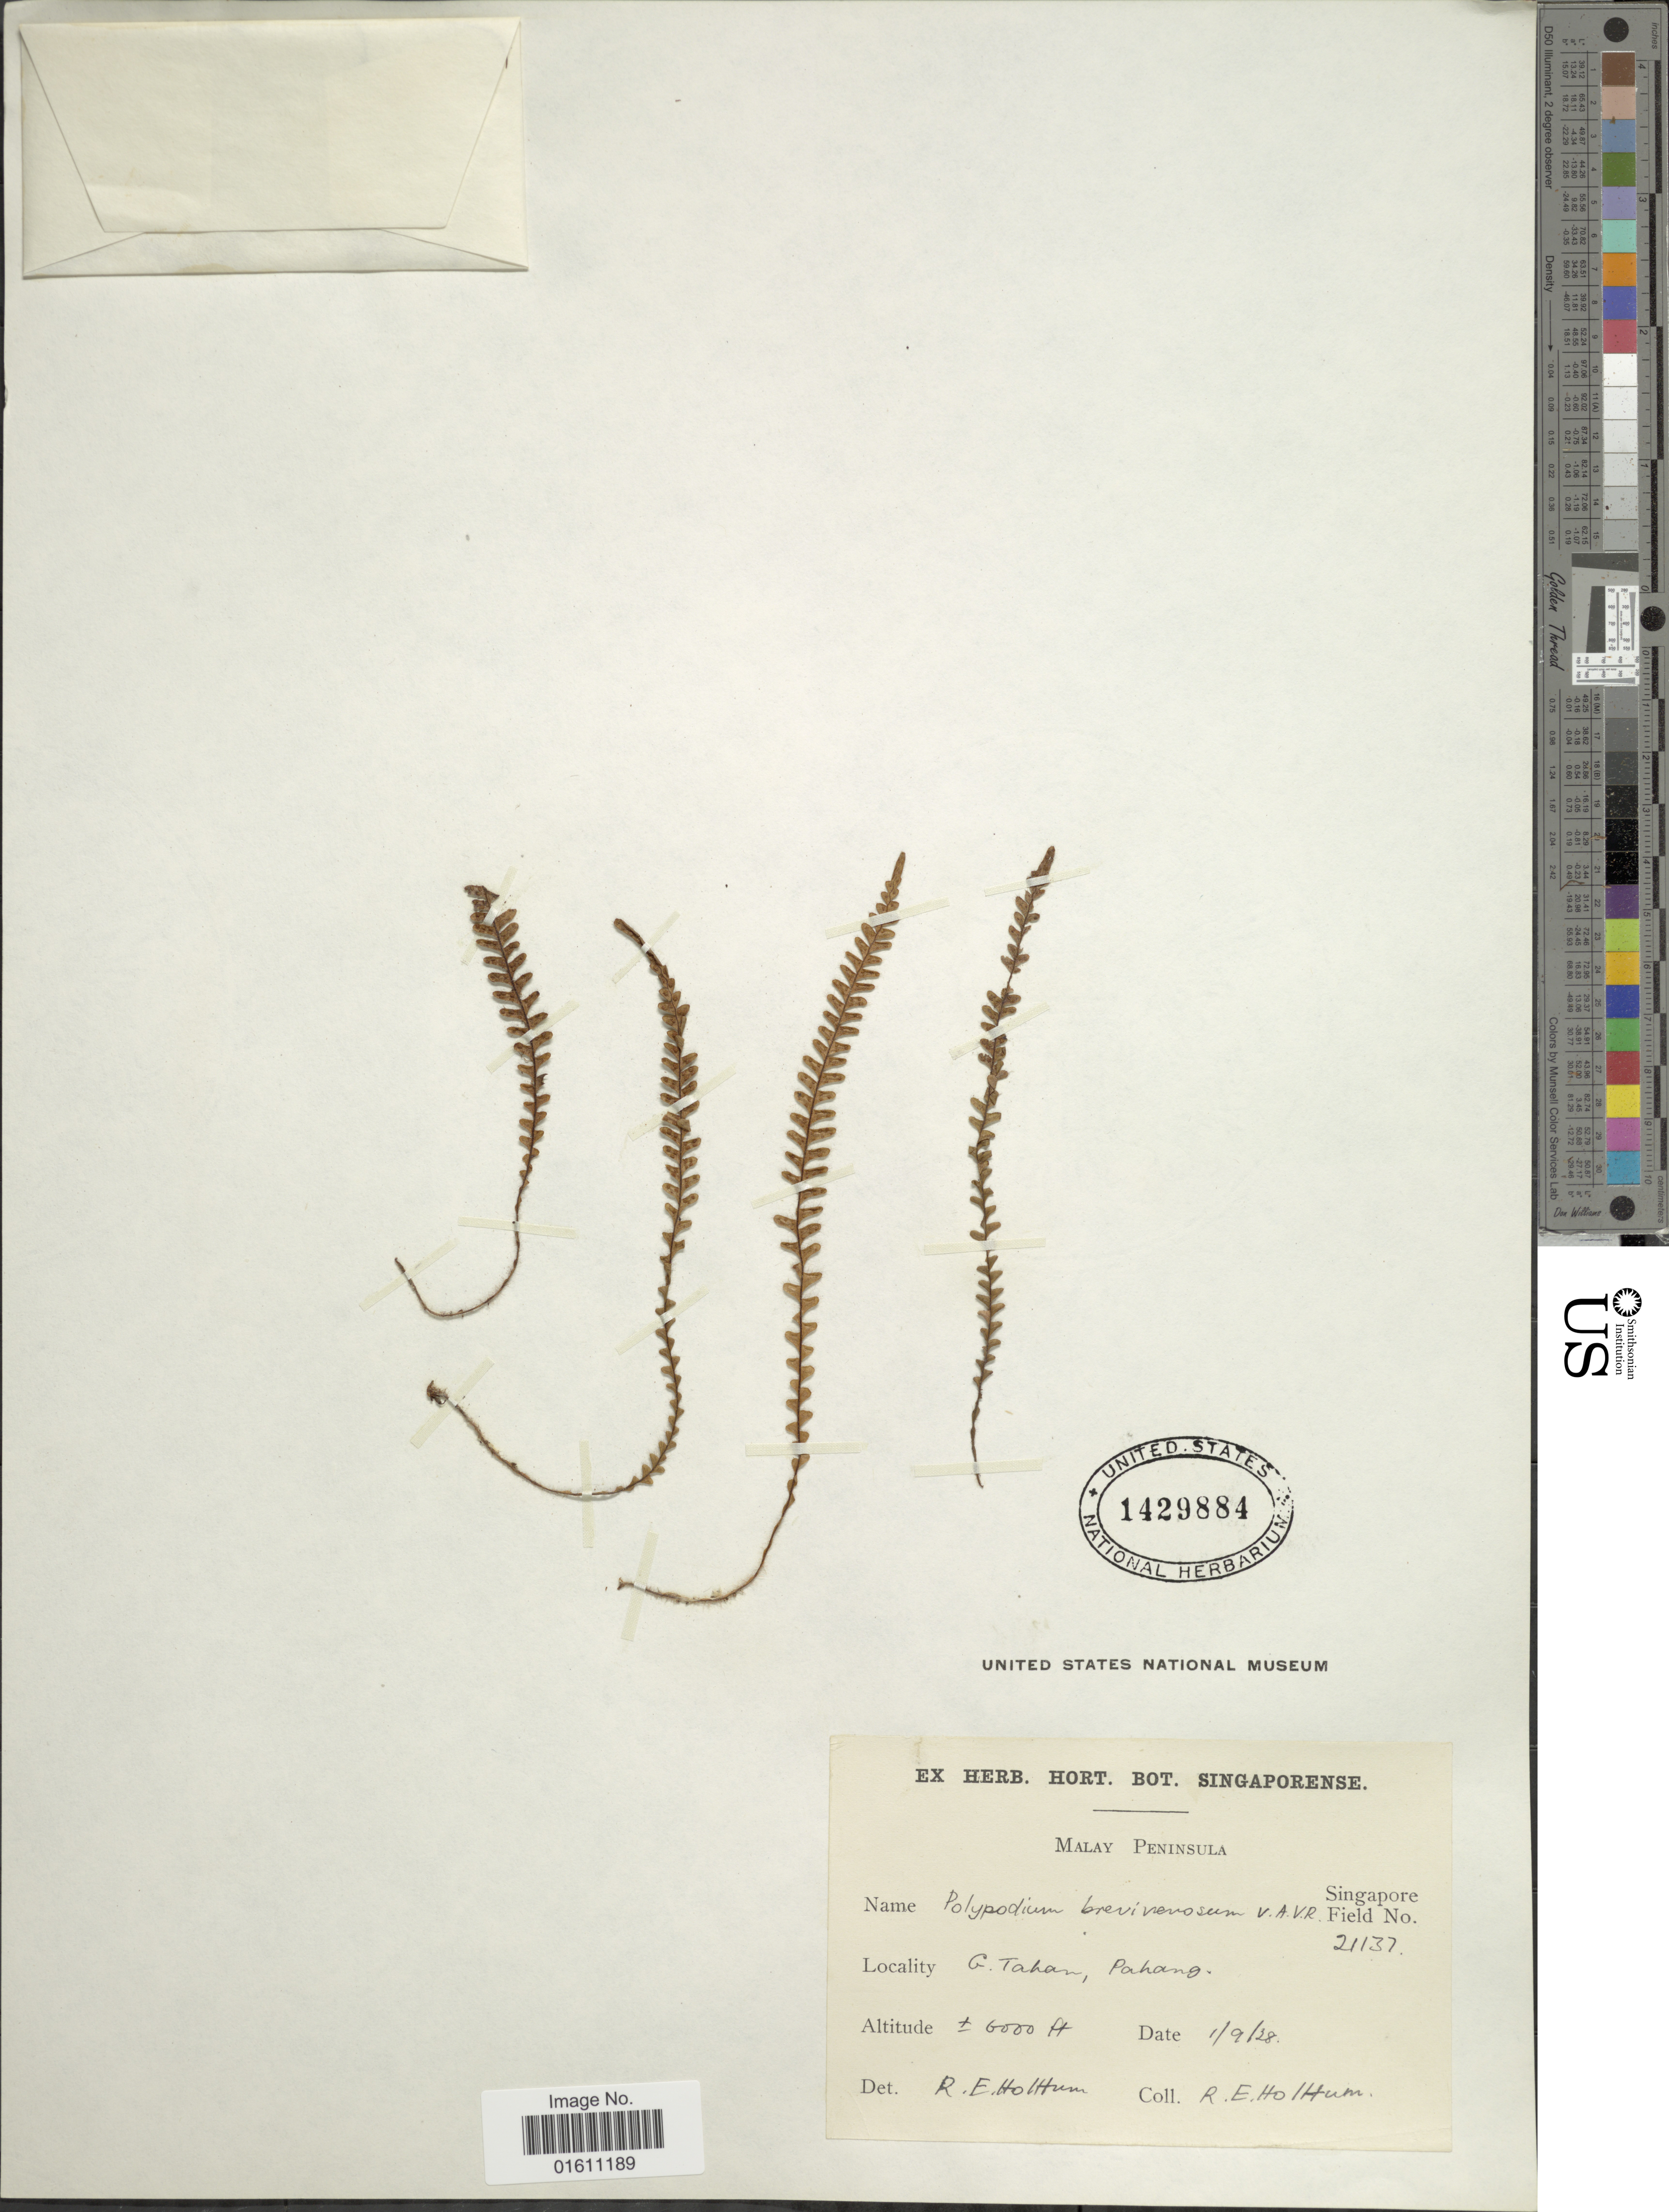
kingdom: Plantae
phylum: Tracheophyta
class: Polypodiopsida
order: Polypodiales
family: Polypodiaceae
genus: Dasygrammitis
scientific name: Dasygrammitis brevivenosa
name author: (Alderw.) Parris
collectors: R. E. Holttum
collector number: Singapore Field 21137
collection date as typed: Transcribed d/m/y: 1/9/28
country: Malaysia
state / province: Pahang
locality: Malay Peninsula, G. Tahan, Pahang.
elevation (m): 1829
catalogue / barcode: US 1429884